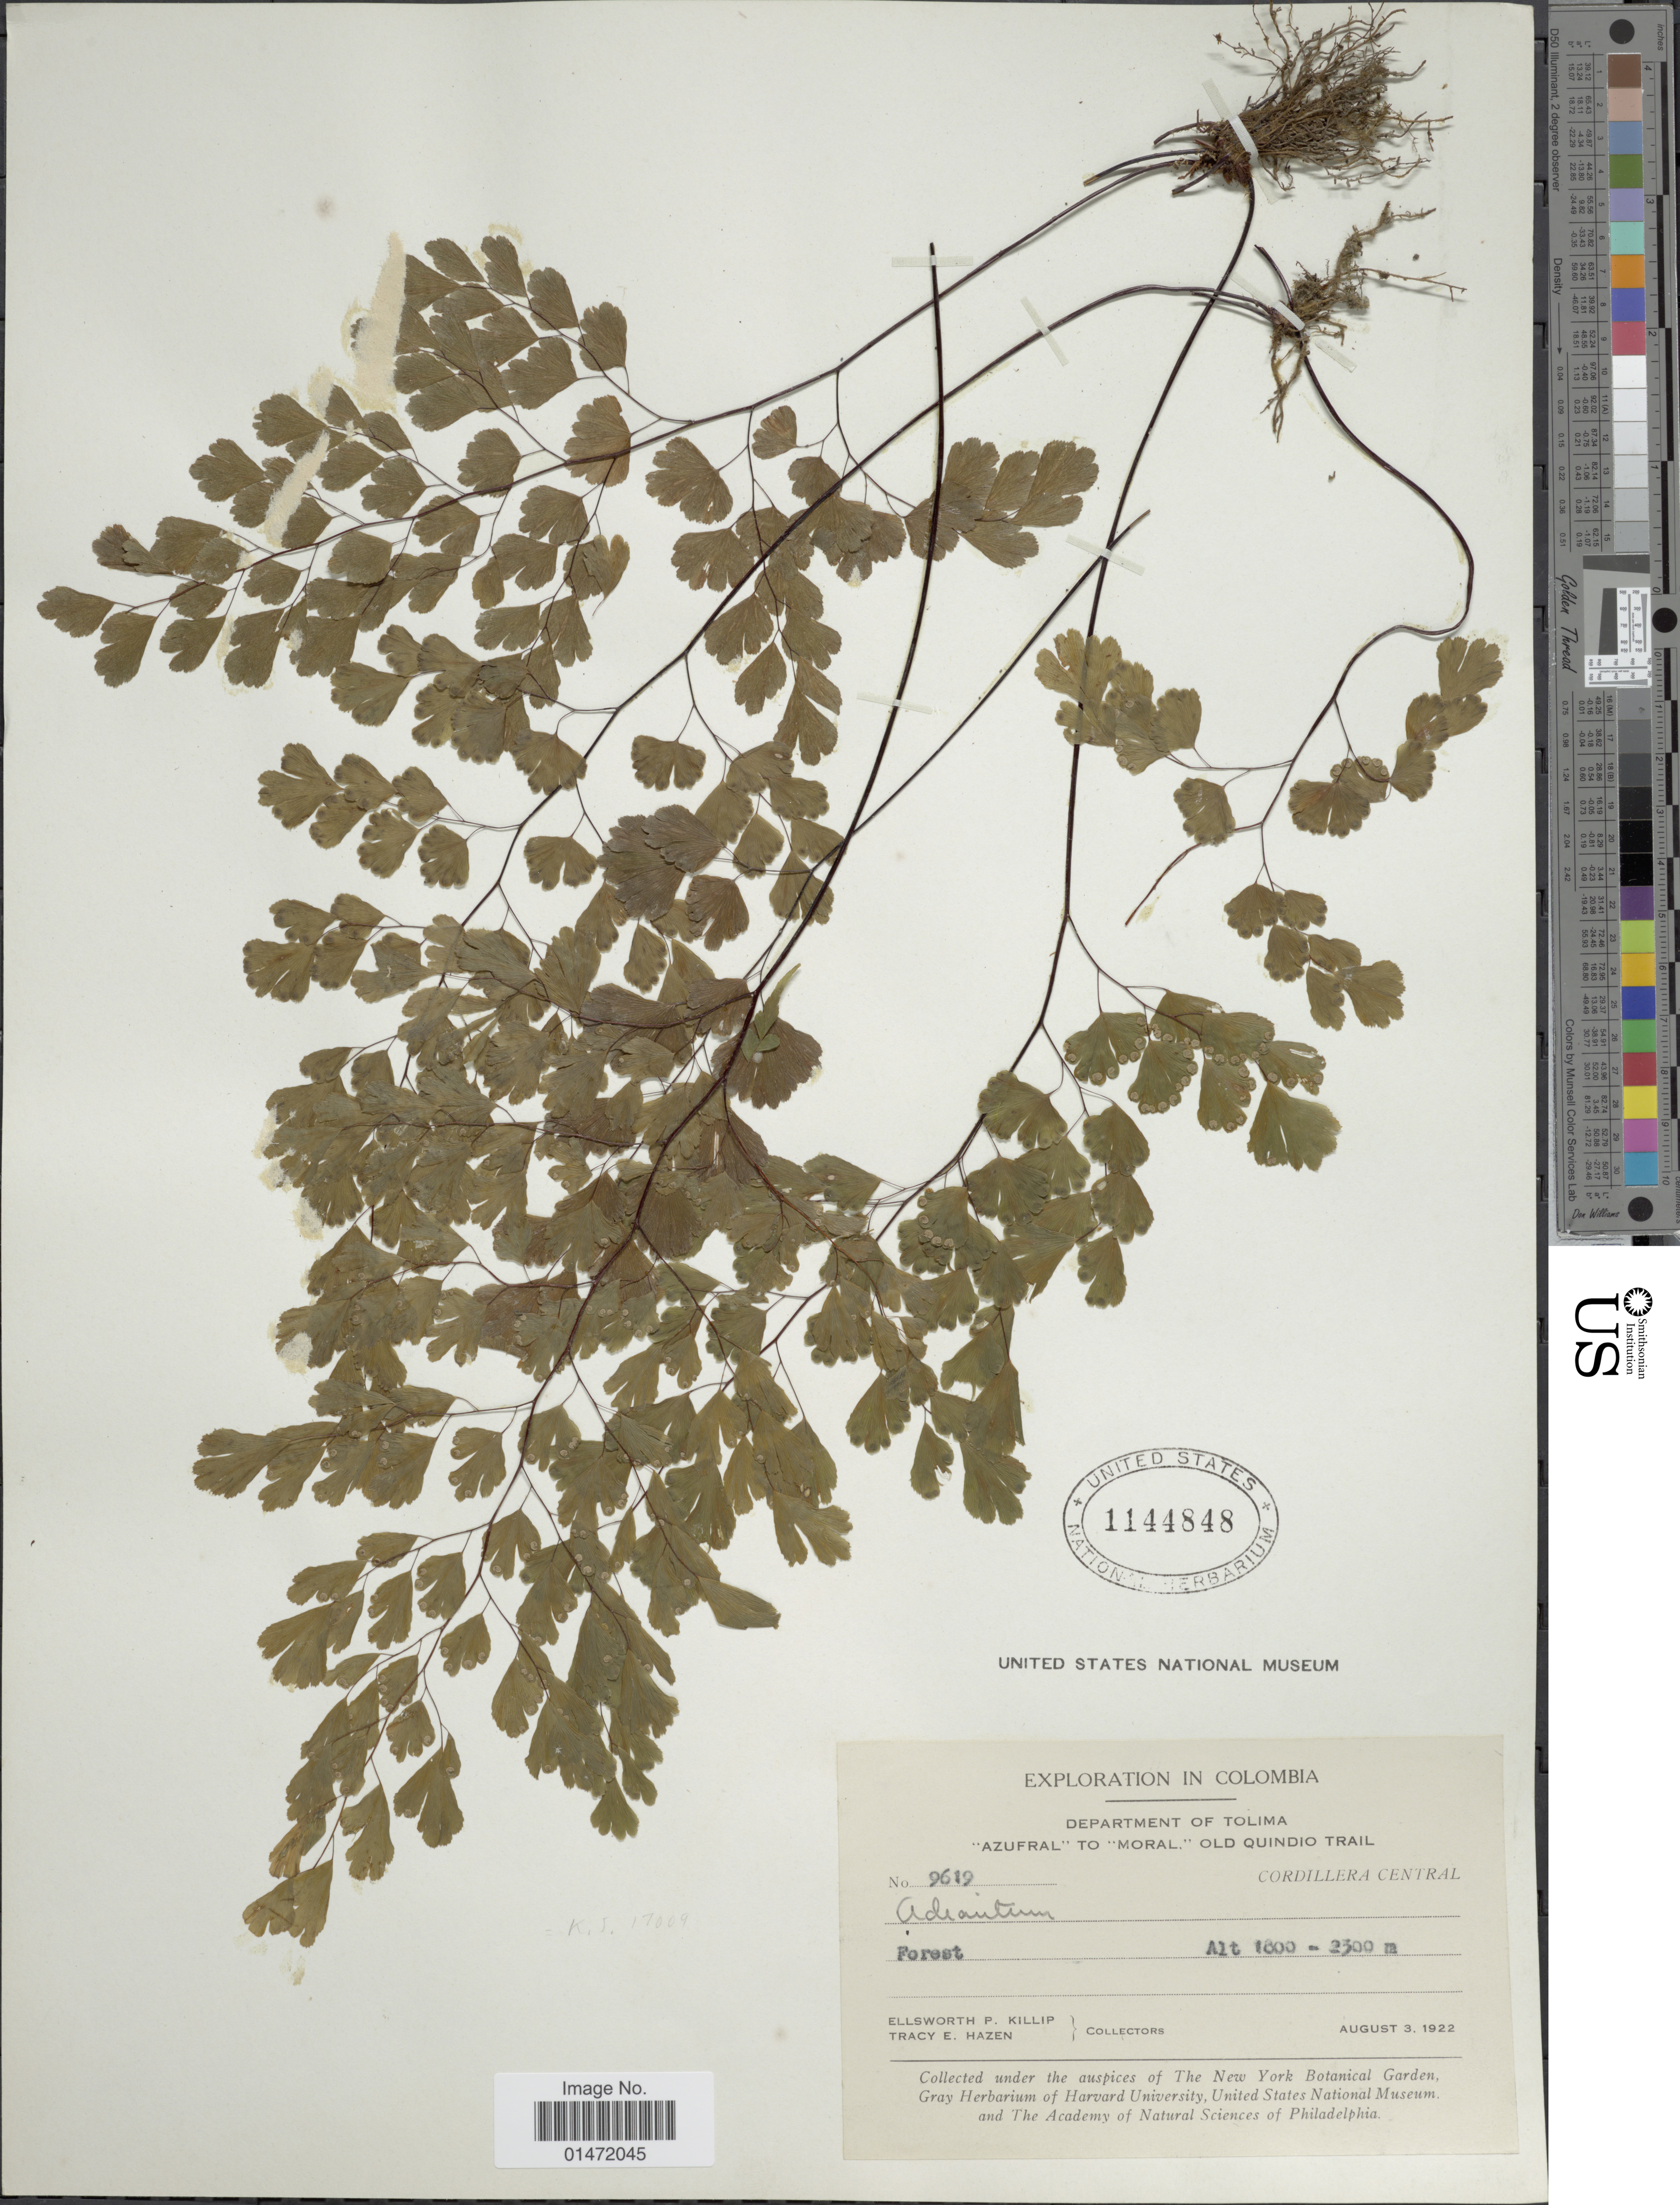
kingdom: Plantae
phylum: Tracheophyta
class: Polypodiopsida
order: Polypodiales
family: Pteridaceae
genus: Adiantum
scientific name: Adiantum sp.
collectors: E. P. Killip & T. E. Hazen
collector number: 9619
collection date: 1922-08-03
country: Colombia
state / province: Tolima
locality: Azufral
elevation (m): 1800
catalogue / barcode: US 1144848